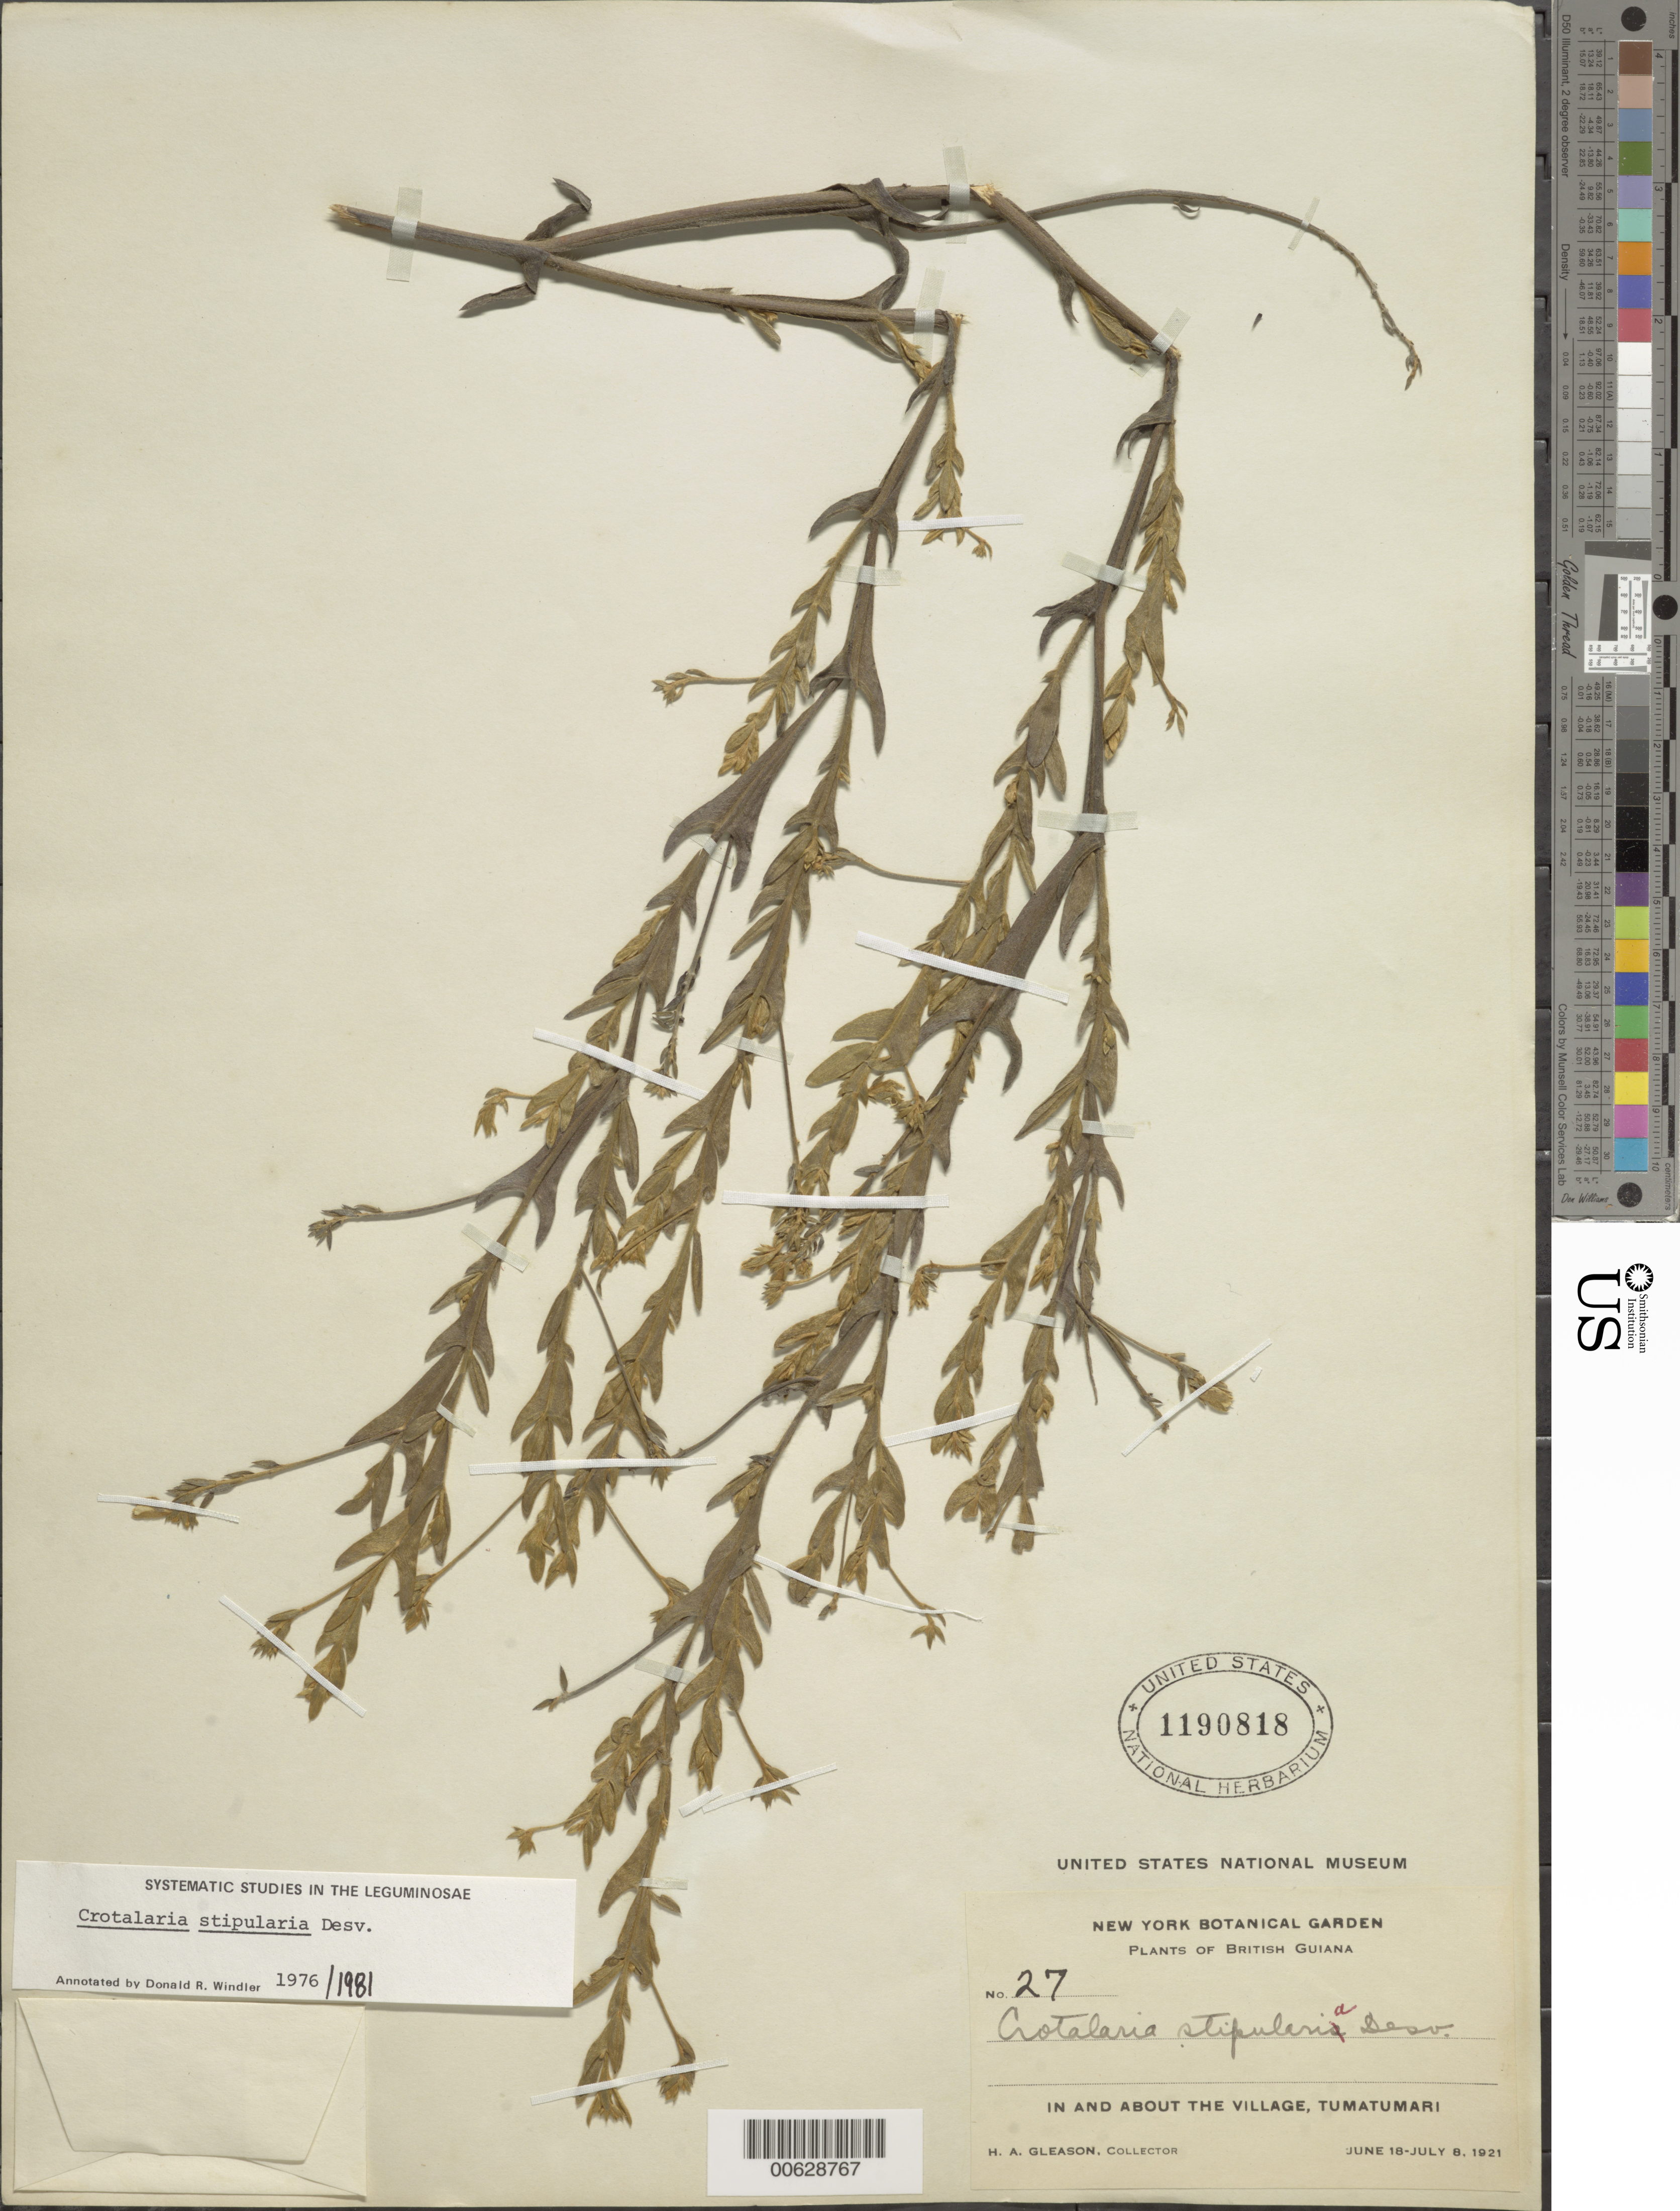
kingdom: Plantae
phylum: Tracheophyta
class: Magnoliopsida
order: Fabales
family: Fabaceae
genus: Crotalaria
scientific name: Crotalaria stipularia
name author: Desv.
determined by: Windler, D. R.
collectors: H. A. Gleason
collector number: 27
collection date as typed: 18-Jun-21 to 8-Jul-21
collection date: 1921-06-18/1921-07-08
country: Guyana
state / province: Potaro-Siparuni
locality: Tumatumari Village, Potaro R.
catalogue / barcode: US 1190818